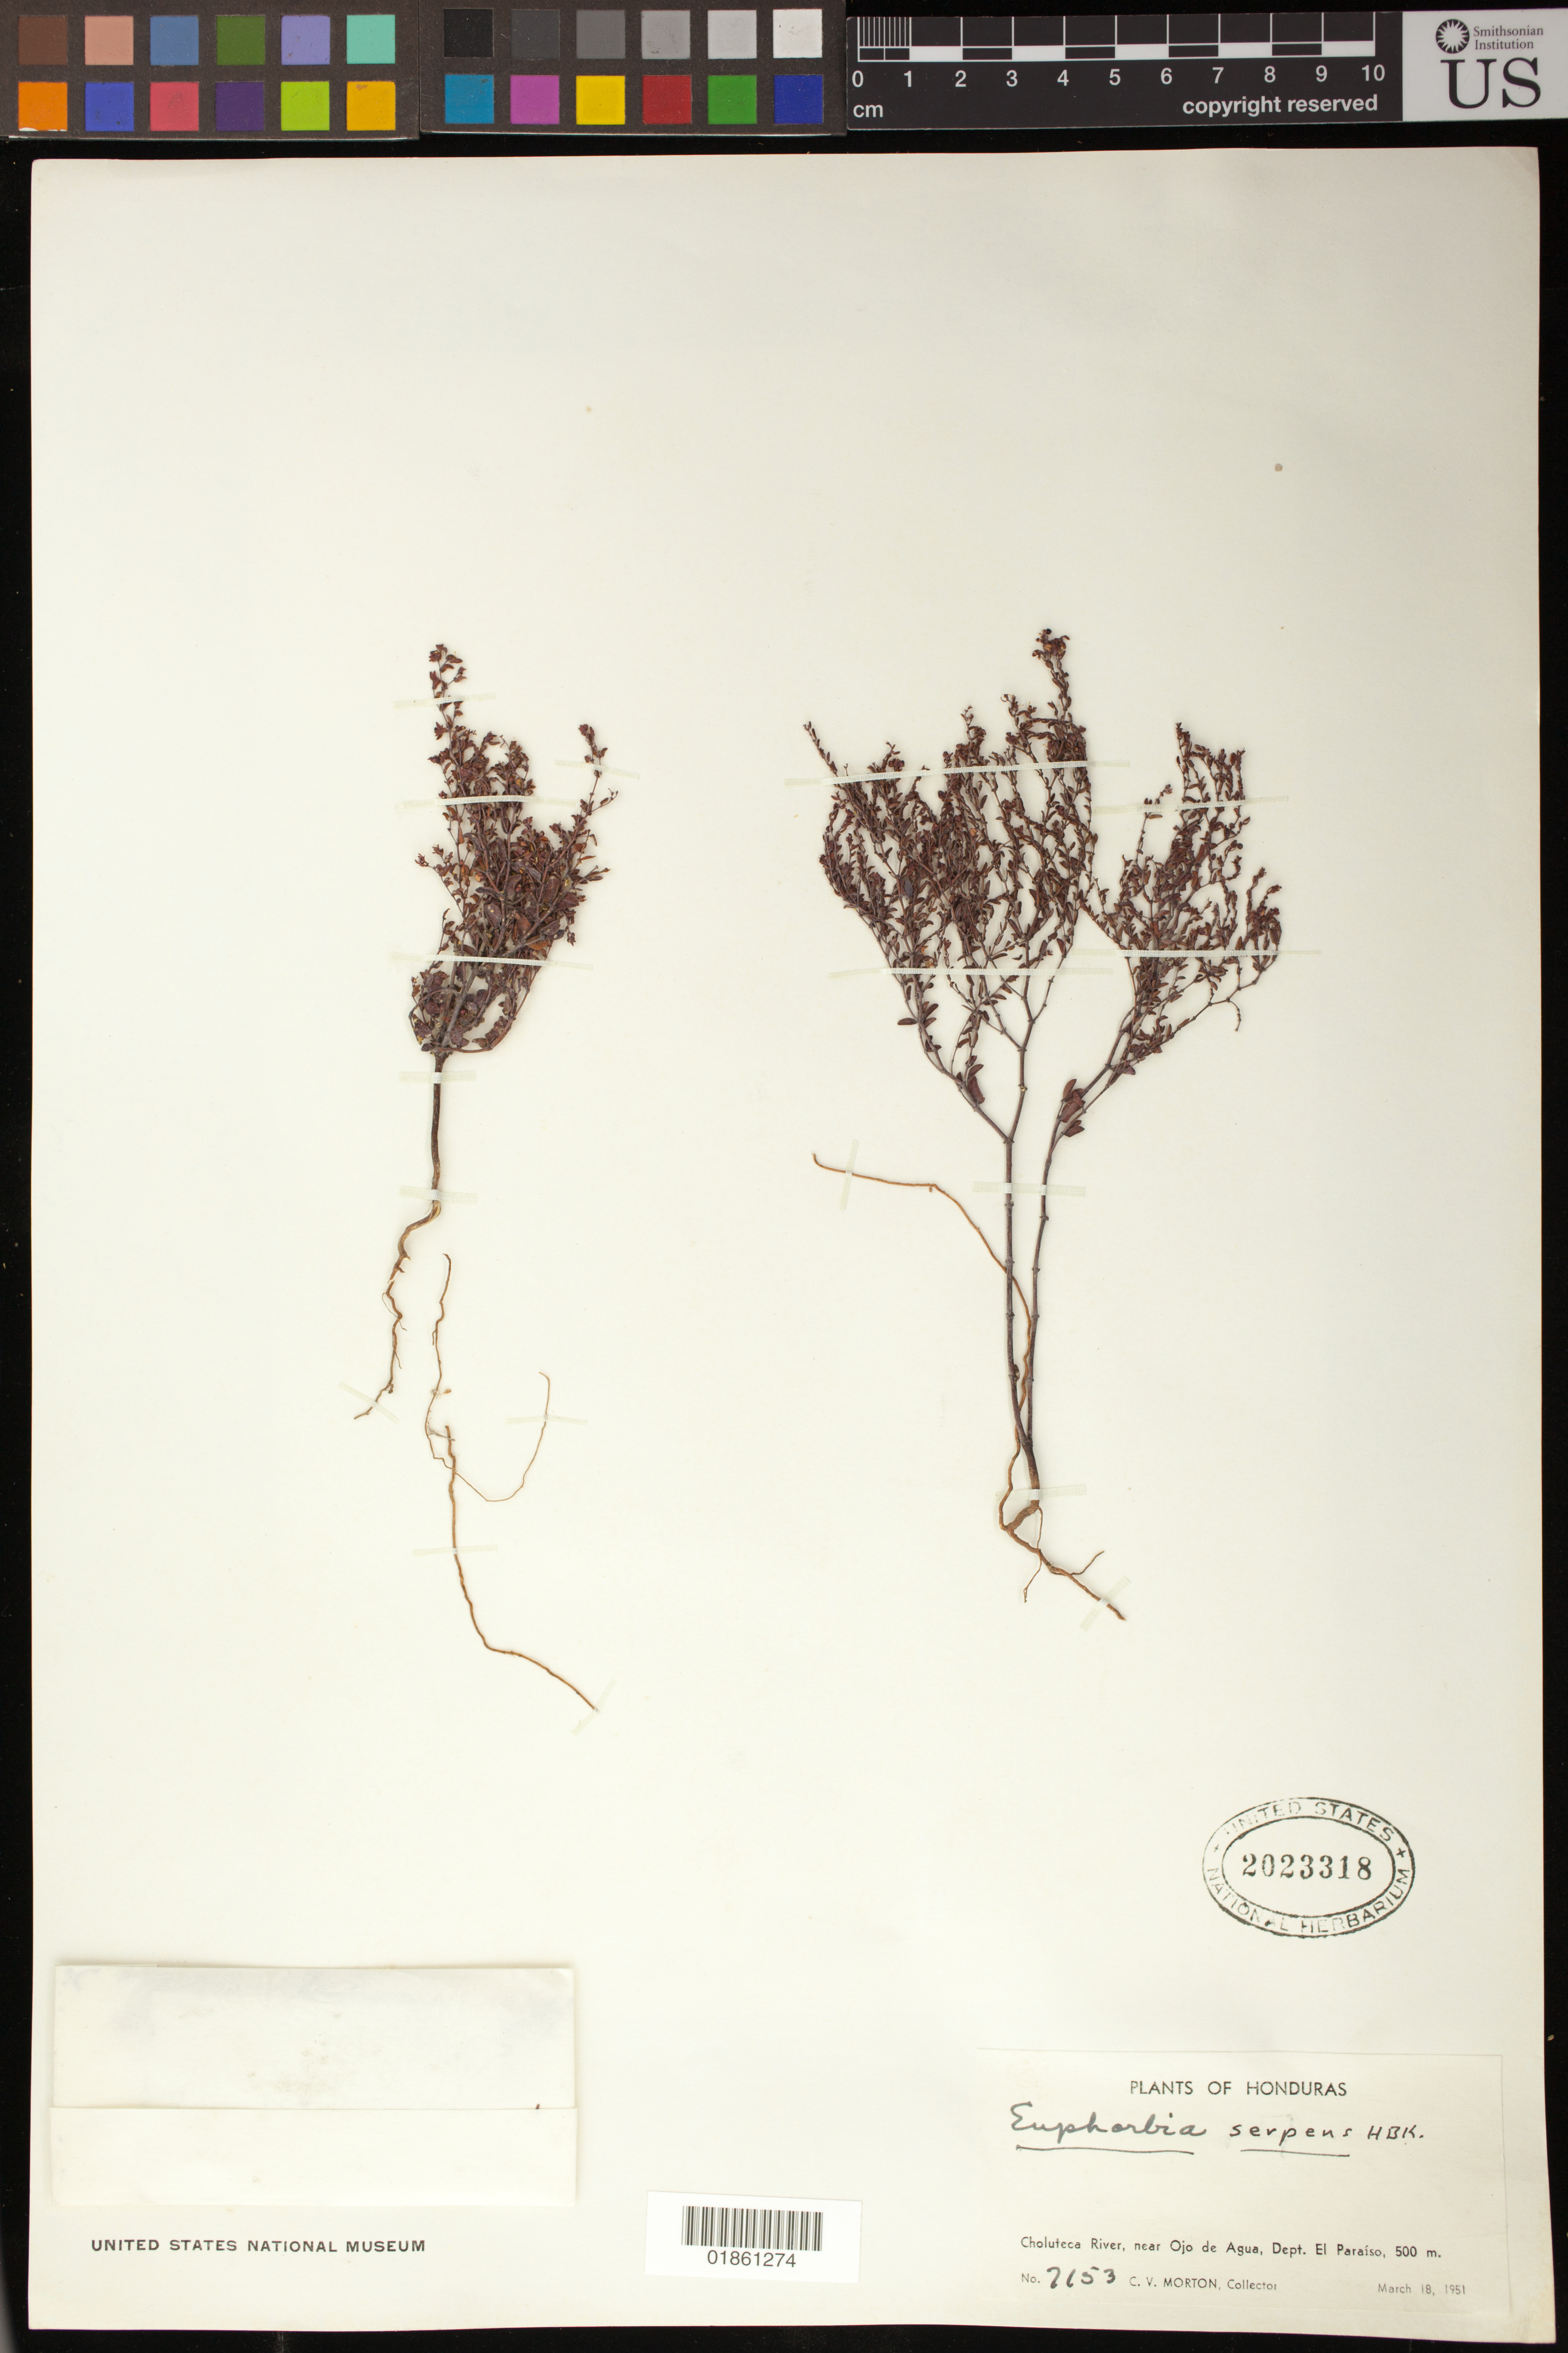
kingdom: Plantae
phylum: Tracheophyta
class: Magnoliopsida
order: Malpighiales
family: Euphorbiaceae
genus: Euphorbia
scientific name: Euphorbia sp.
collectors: C. V. Morton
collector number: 7153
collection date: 1951-03-18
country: Honduras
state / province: El Paraíso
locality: Choluteca River, near Ojo de Agua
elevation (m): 500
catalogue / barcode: US 2023318